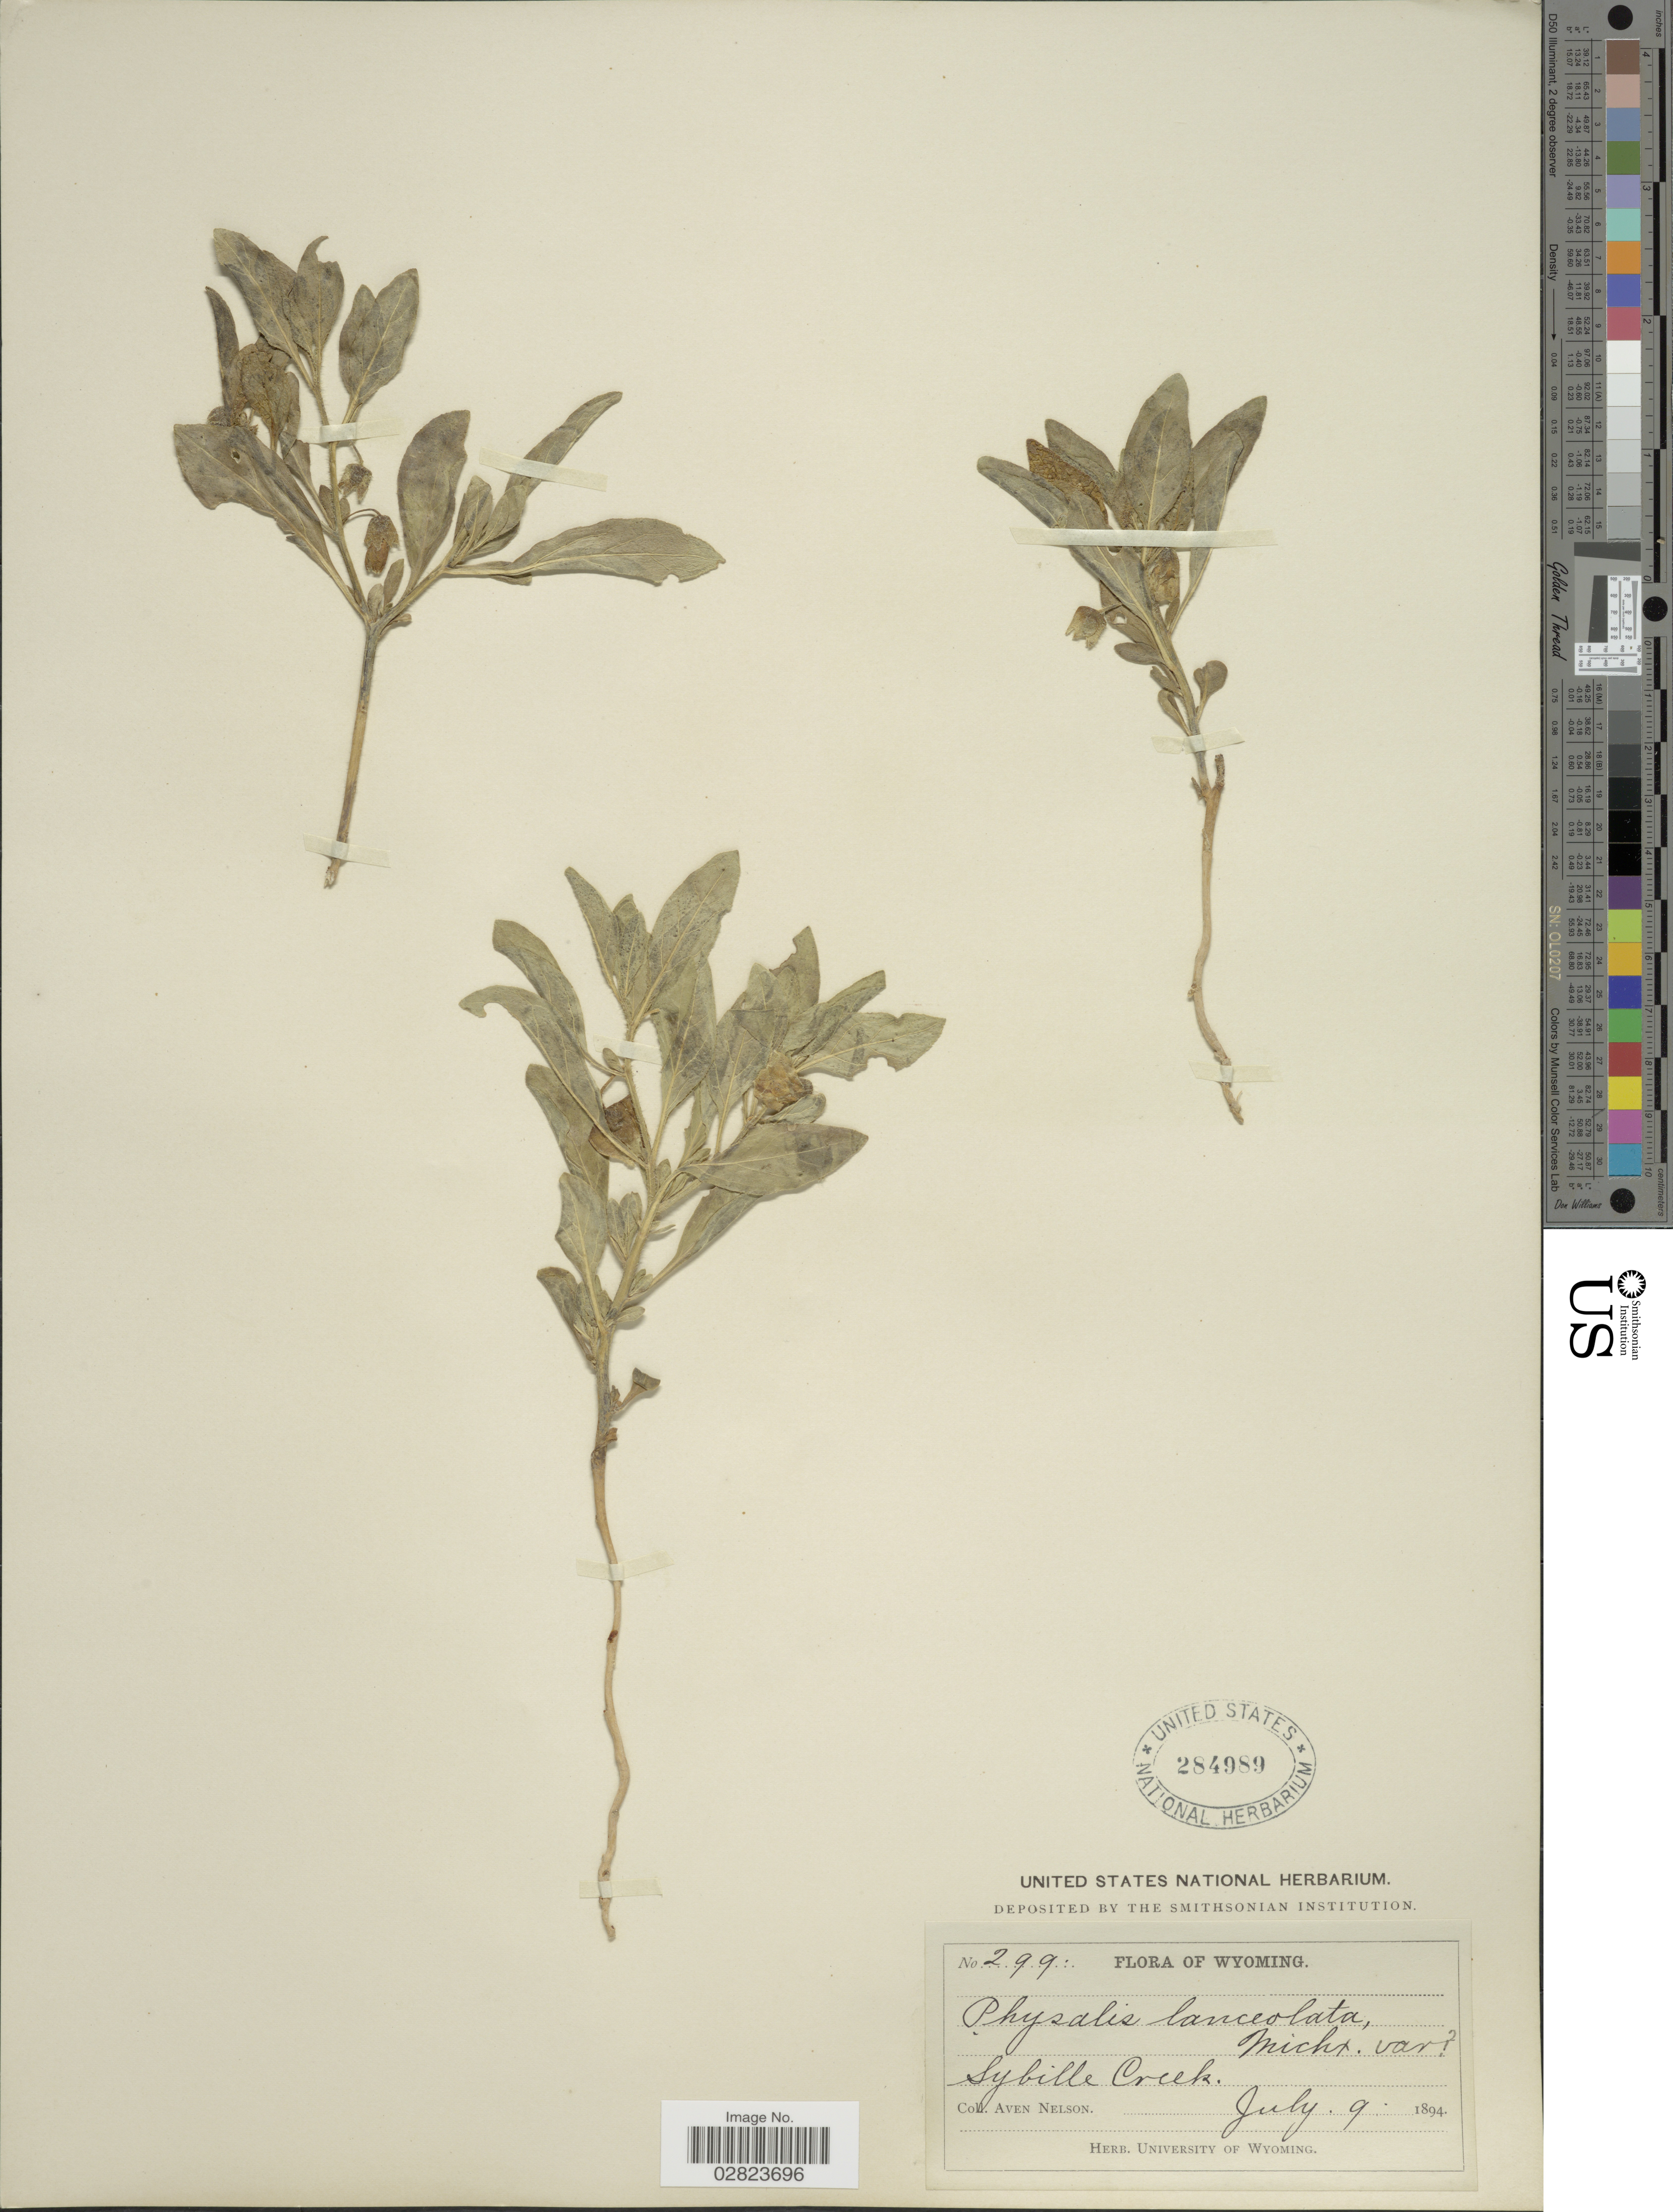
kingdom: Plantae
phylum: Tracheophyta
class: Magnoliopsida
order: Solanales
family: Solanaceae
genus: Physalis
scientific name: Physalis lanceolata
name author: Michx.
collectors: A. Nelson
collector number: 299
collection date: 1894-07-09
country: United States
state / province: Wyoming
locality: Sybille Creek.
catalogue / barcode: US 284989